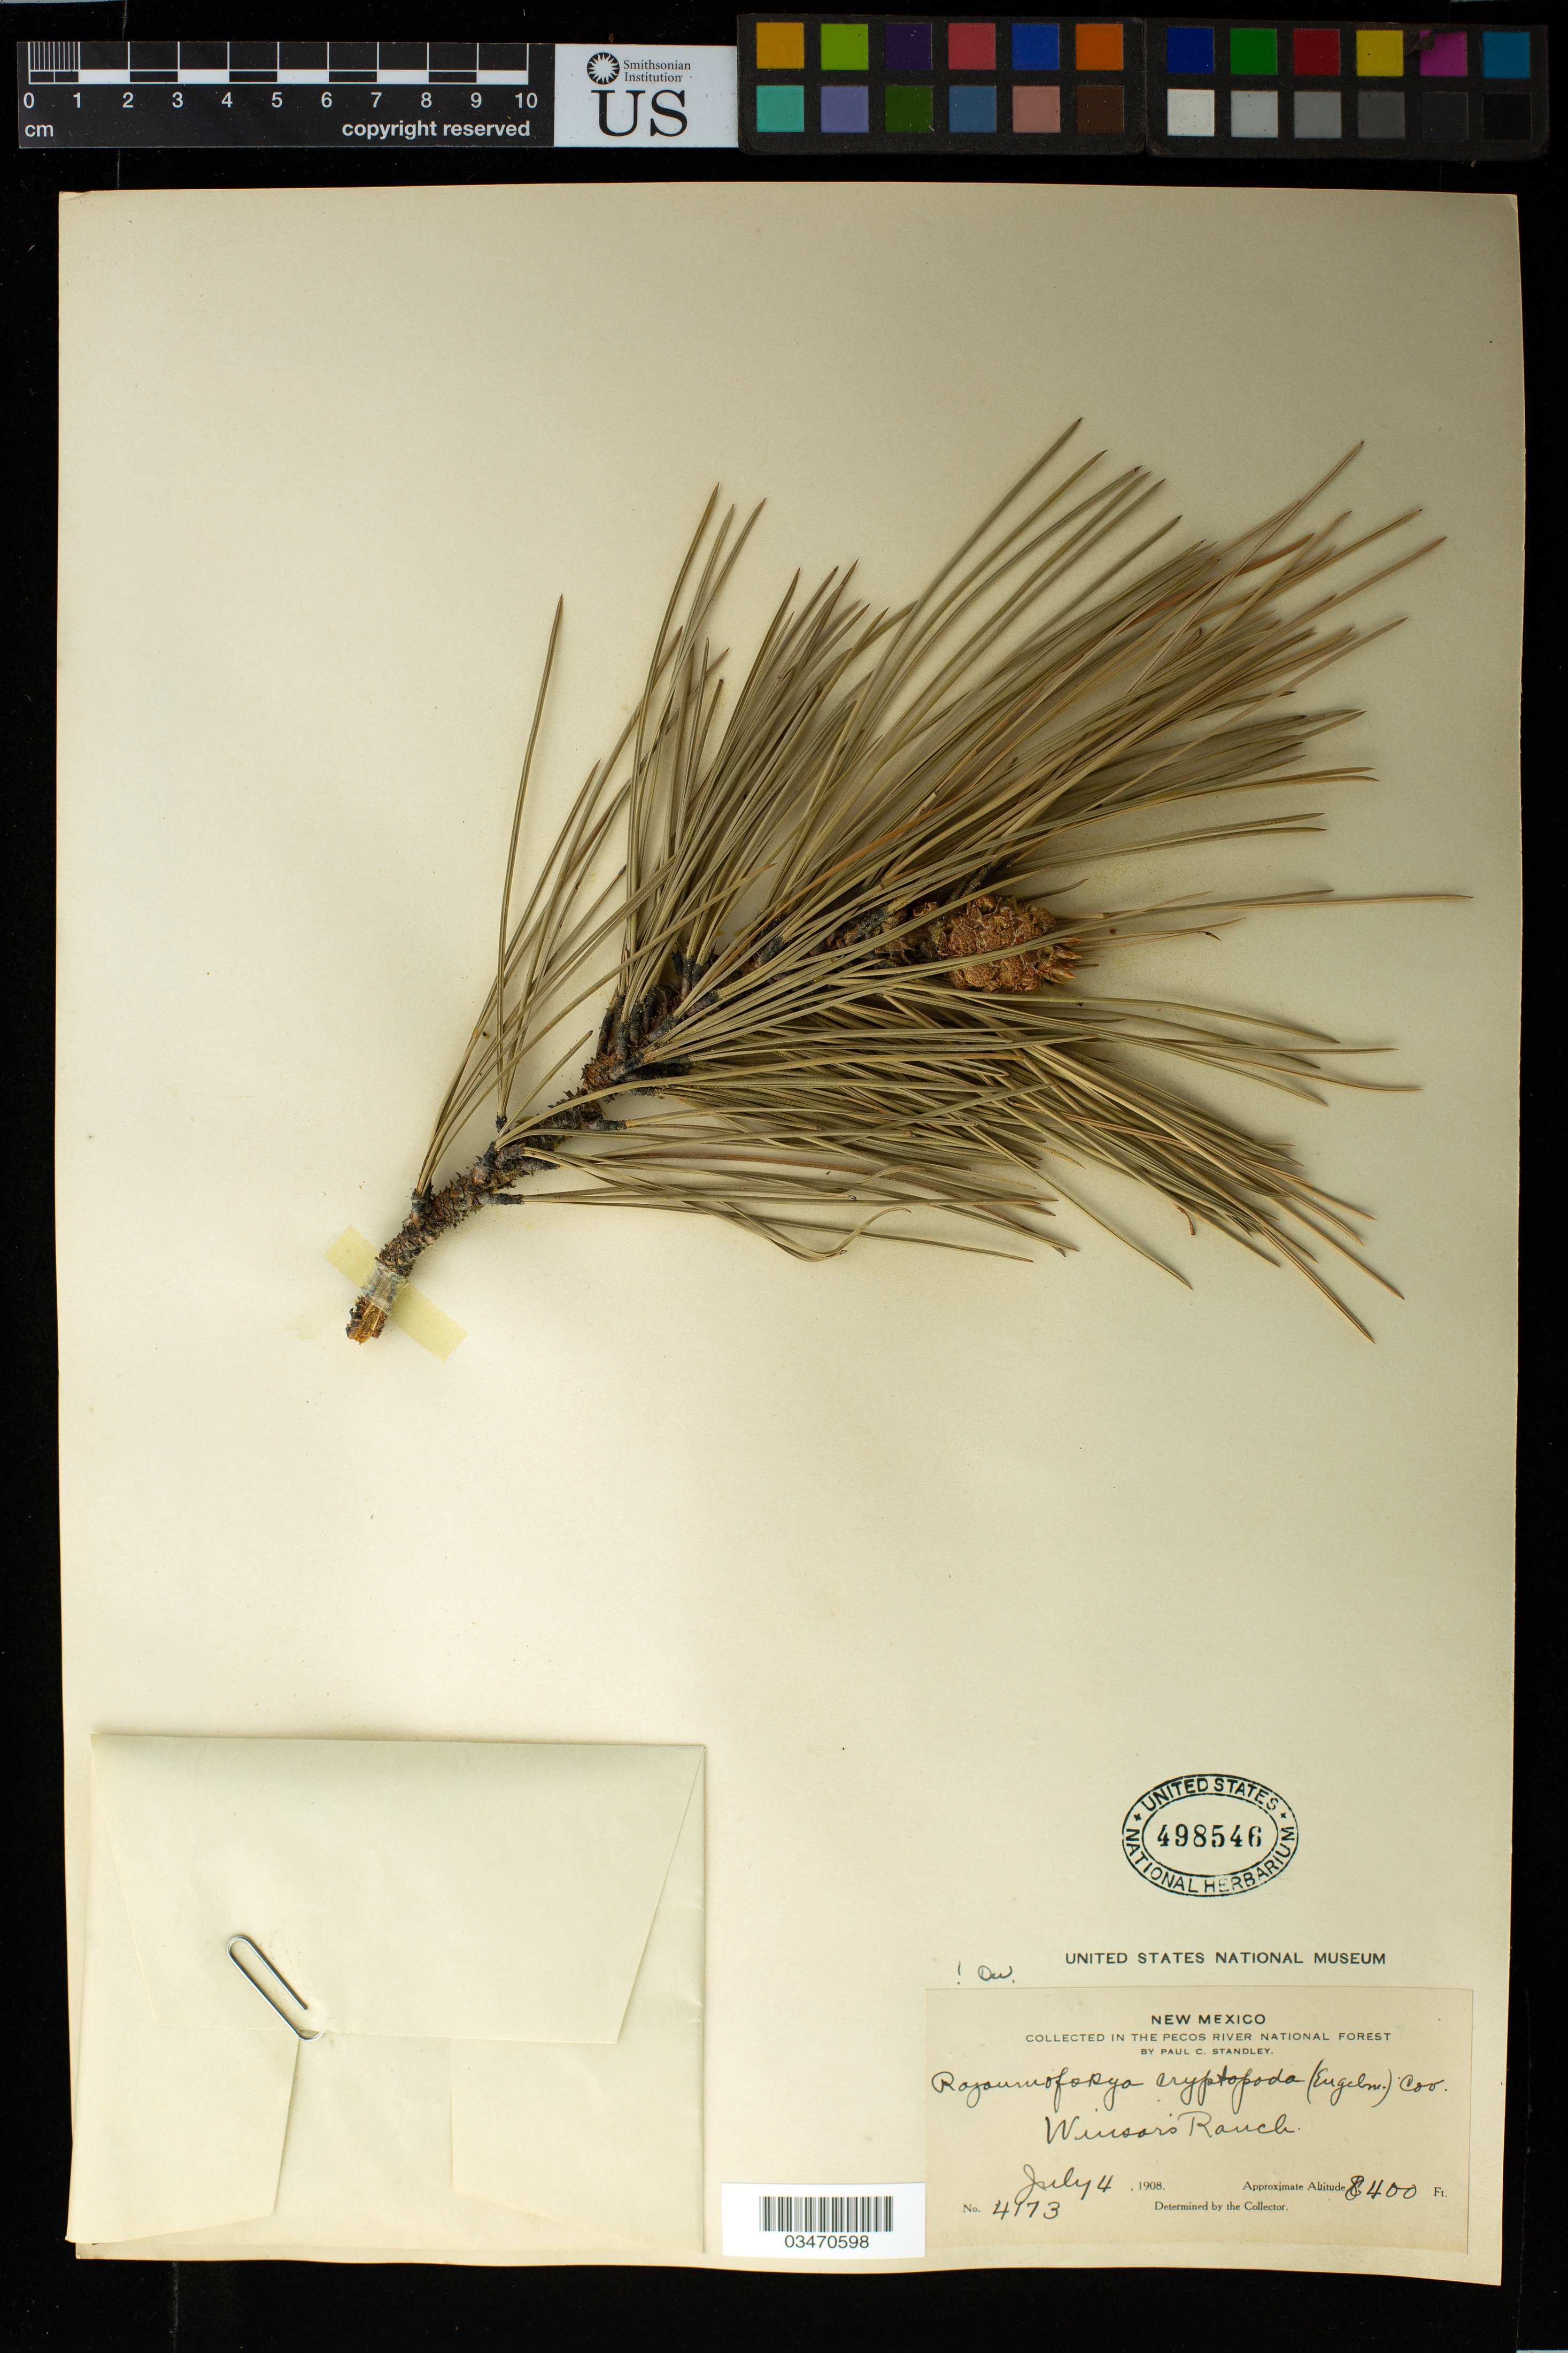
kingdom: Plantae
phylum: Tracheophyta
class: Magnoliopsida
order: Santalales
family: Viscaceae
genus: Arceuthobium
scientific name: Arceuthobium vaginatum f. cryptopodum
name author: (Engelm.) L.S. Gill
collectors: P. C. Standley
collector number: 4173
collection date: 1908-07-04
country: United States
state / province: New Mexico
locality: The Pecos River National Forest. Winsor's Ranch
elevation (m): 2560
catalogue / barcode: US 498546